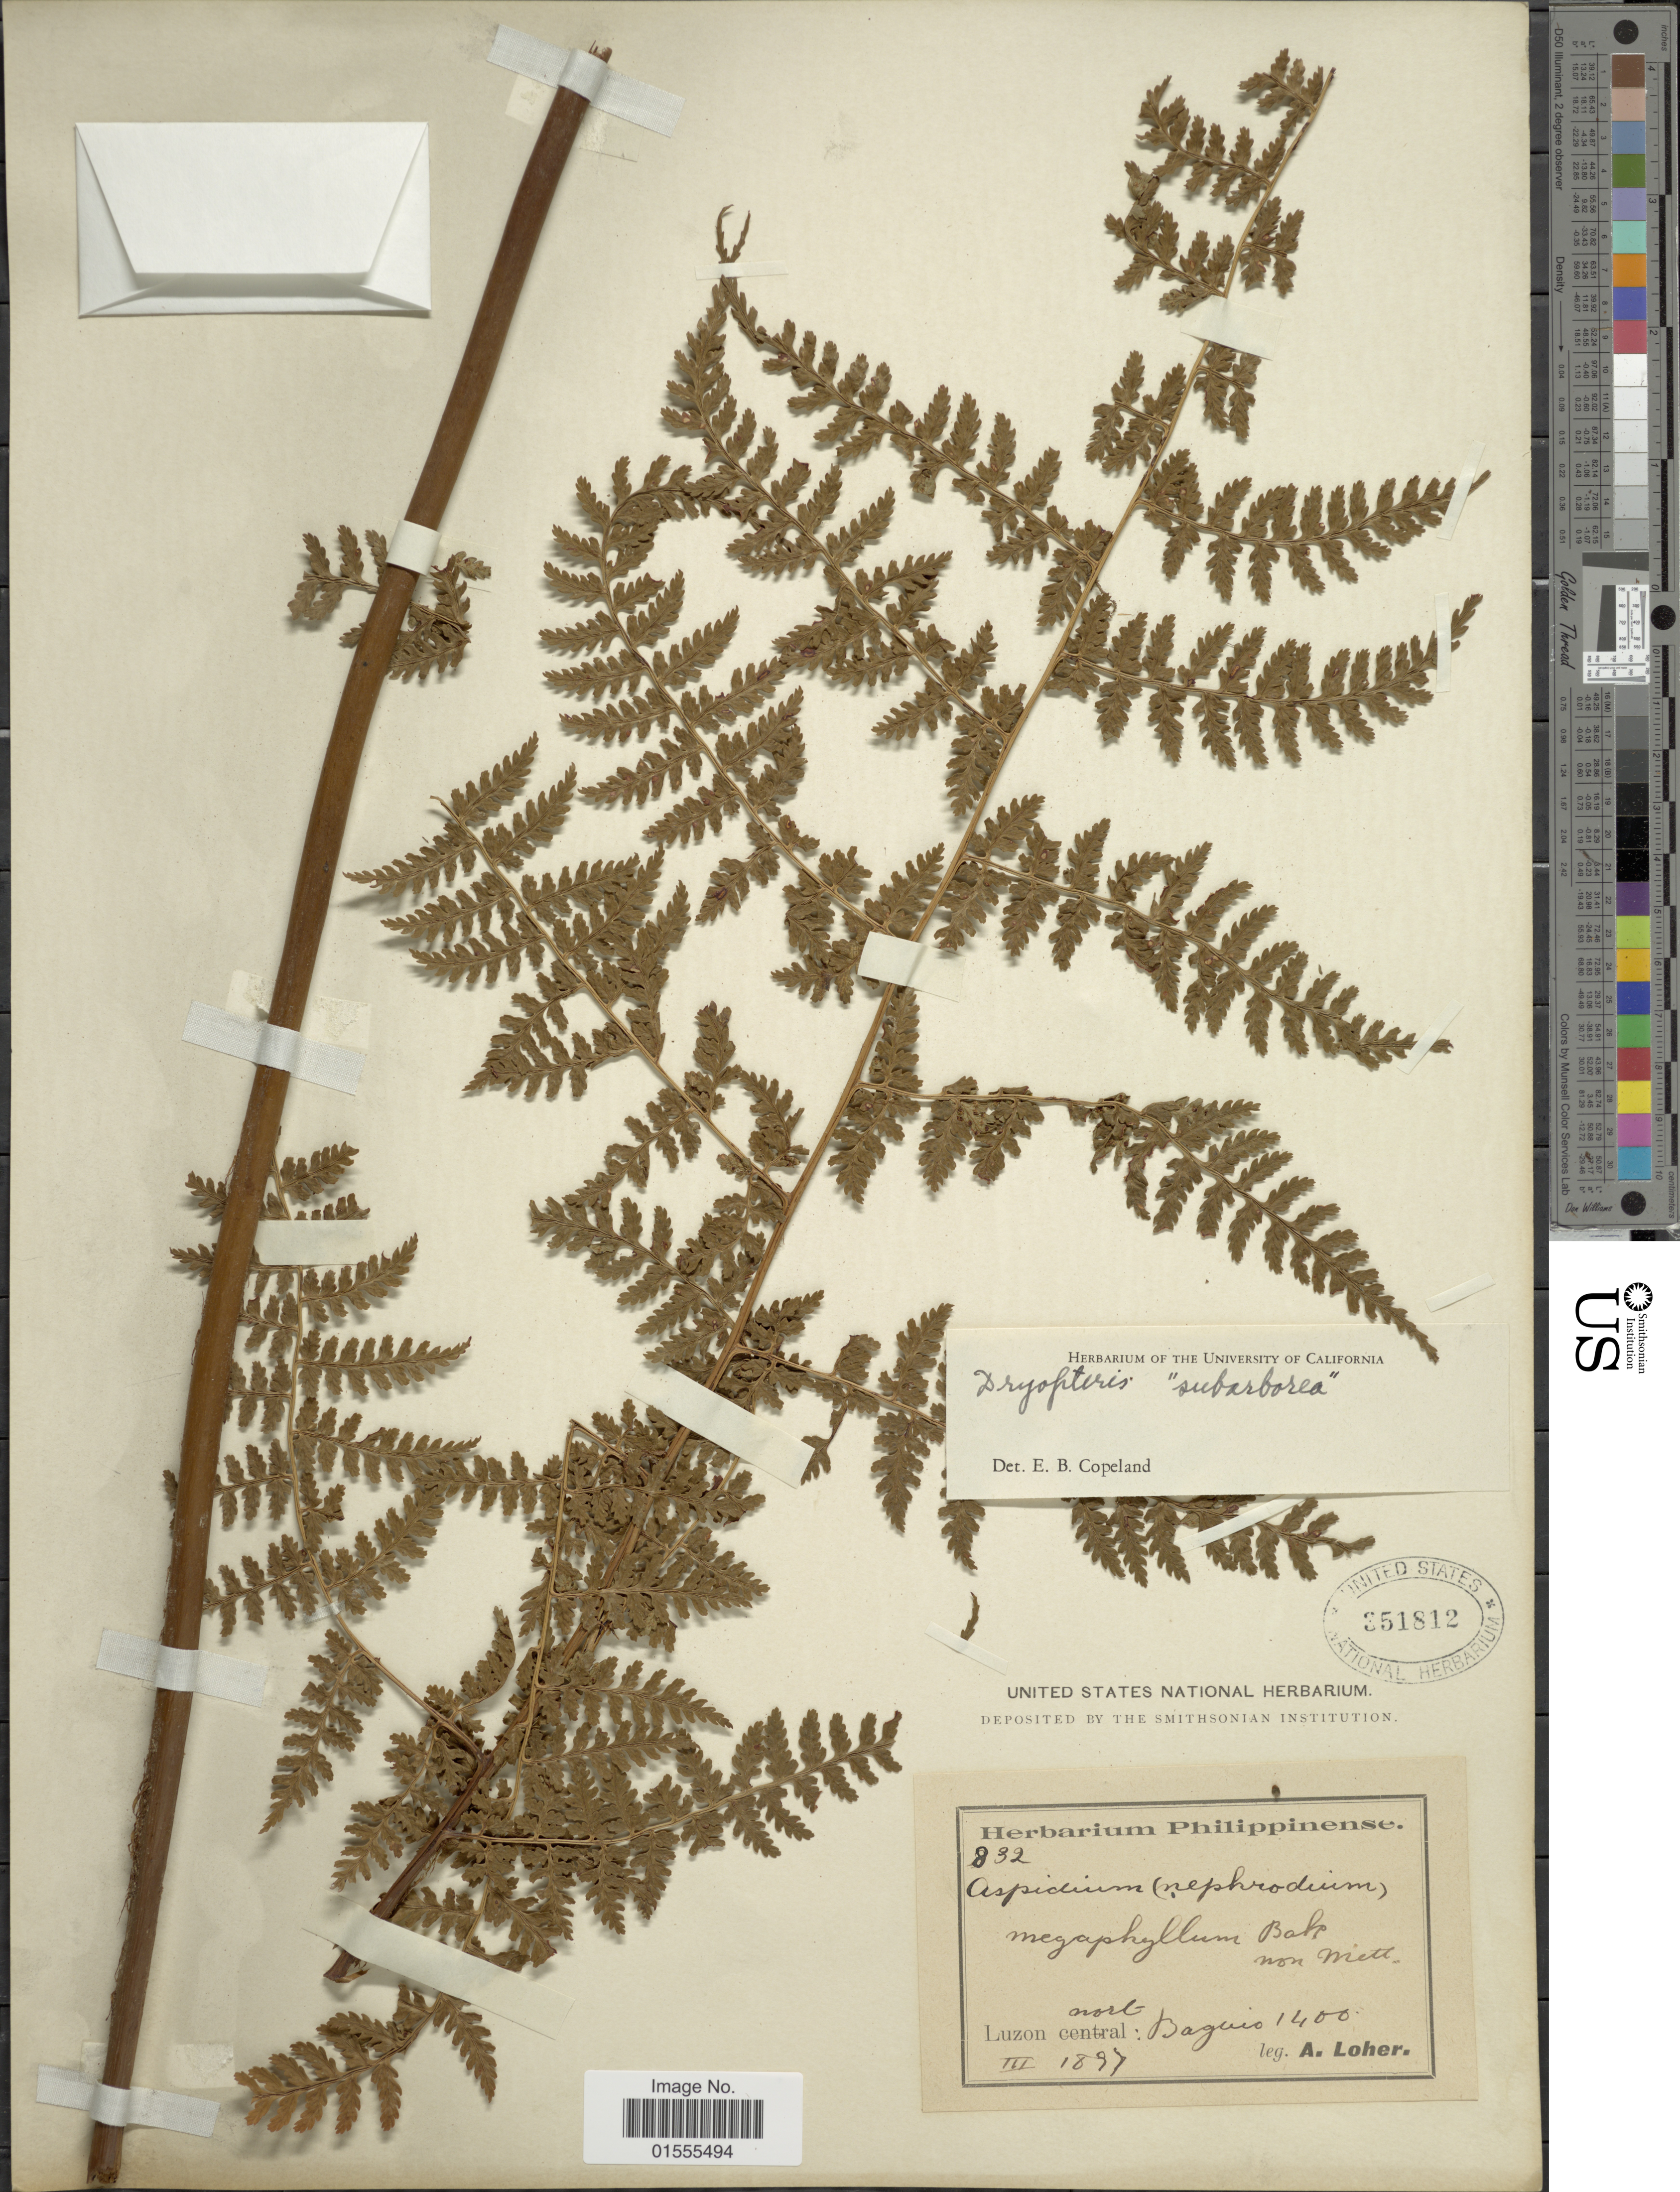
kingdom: Plantae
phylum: Tracheophyta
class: Polypodiopsida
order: Polypodiales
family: Dryopteridaceae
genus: Dryopteris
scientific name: Dryopteris subarborea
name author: (Baker) C. Chr.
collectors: A. Loher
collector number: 832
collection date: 1897-03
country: Philippines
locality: Luzon nort: Baguio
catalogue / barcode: US 351812